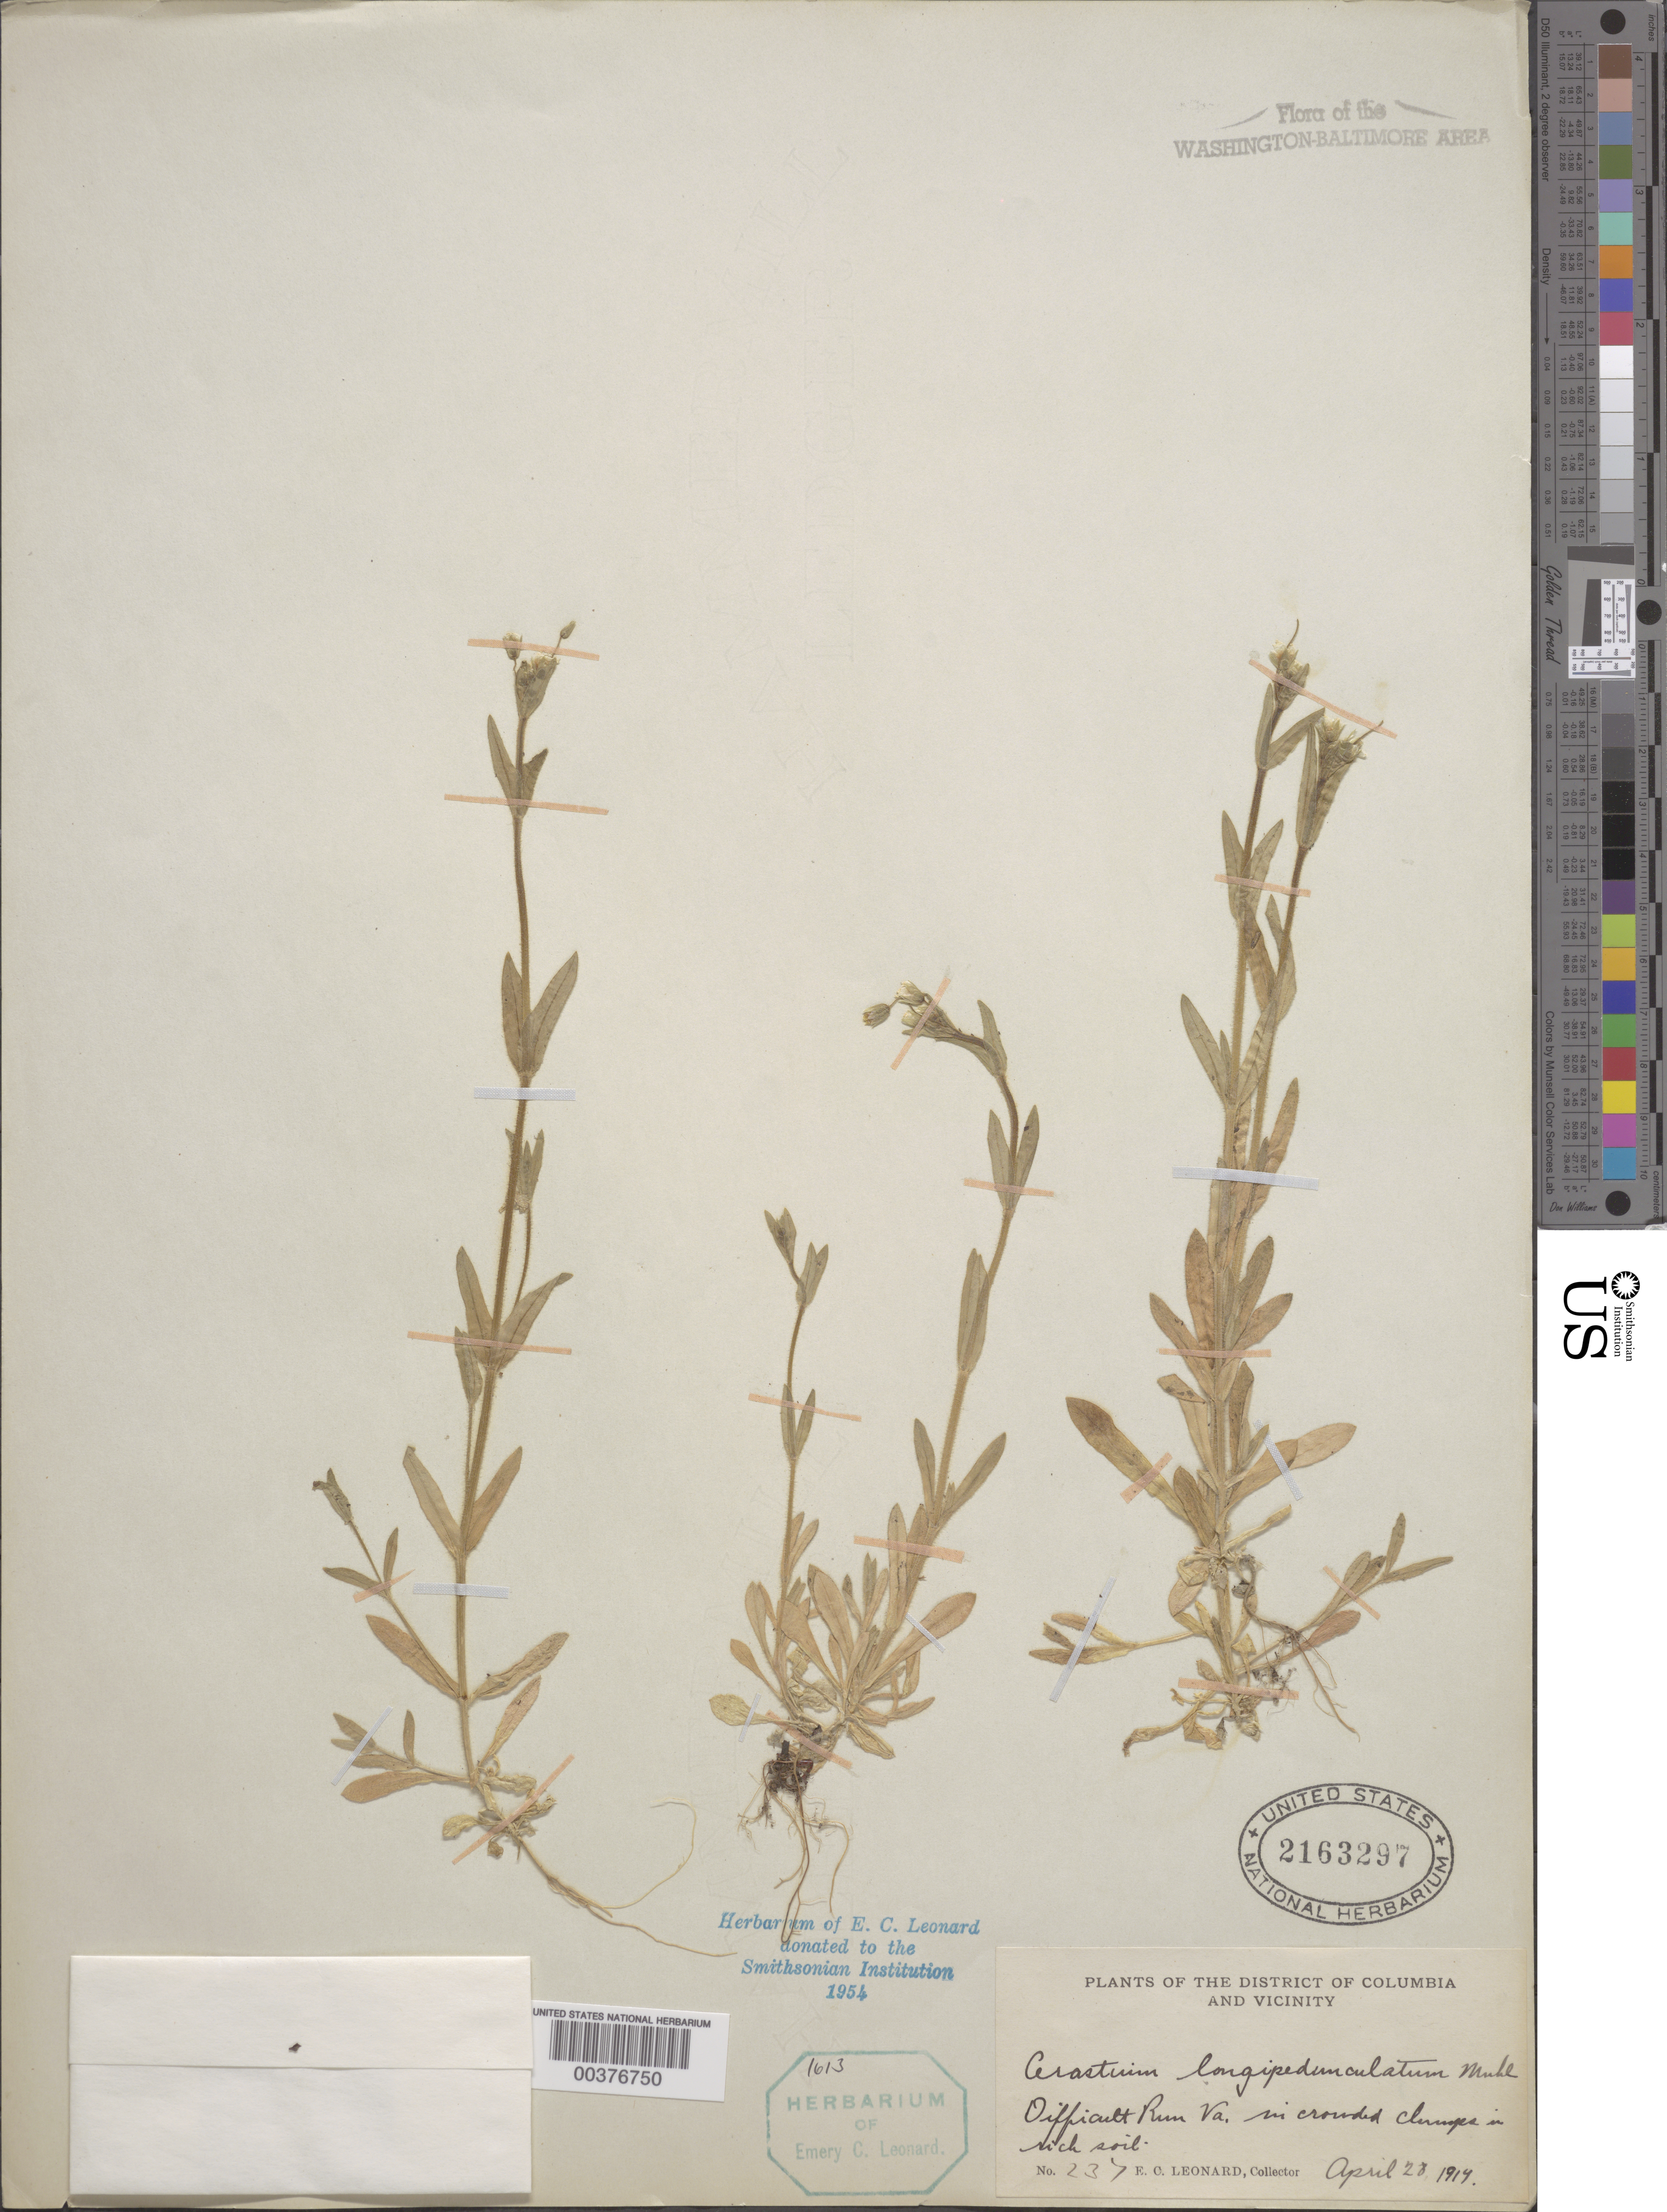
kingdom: Plantae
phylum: Tracheophyta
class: Magnoliopsida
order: Caryophyllales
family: Caryophyllaceae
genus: Cerastium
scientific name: Cerastium nutans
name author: Raf.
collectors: E. C. Leonard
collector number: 237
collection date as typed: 28 Apr 1914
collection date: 1914-04-28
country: United States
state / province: Virginia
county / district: Fairfax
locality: Difficult Run C. & O. Canal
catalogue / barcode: US 2163297